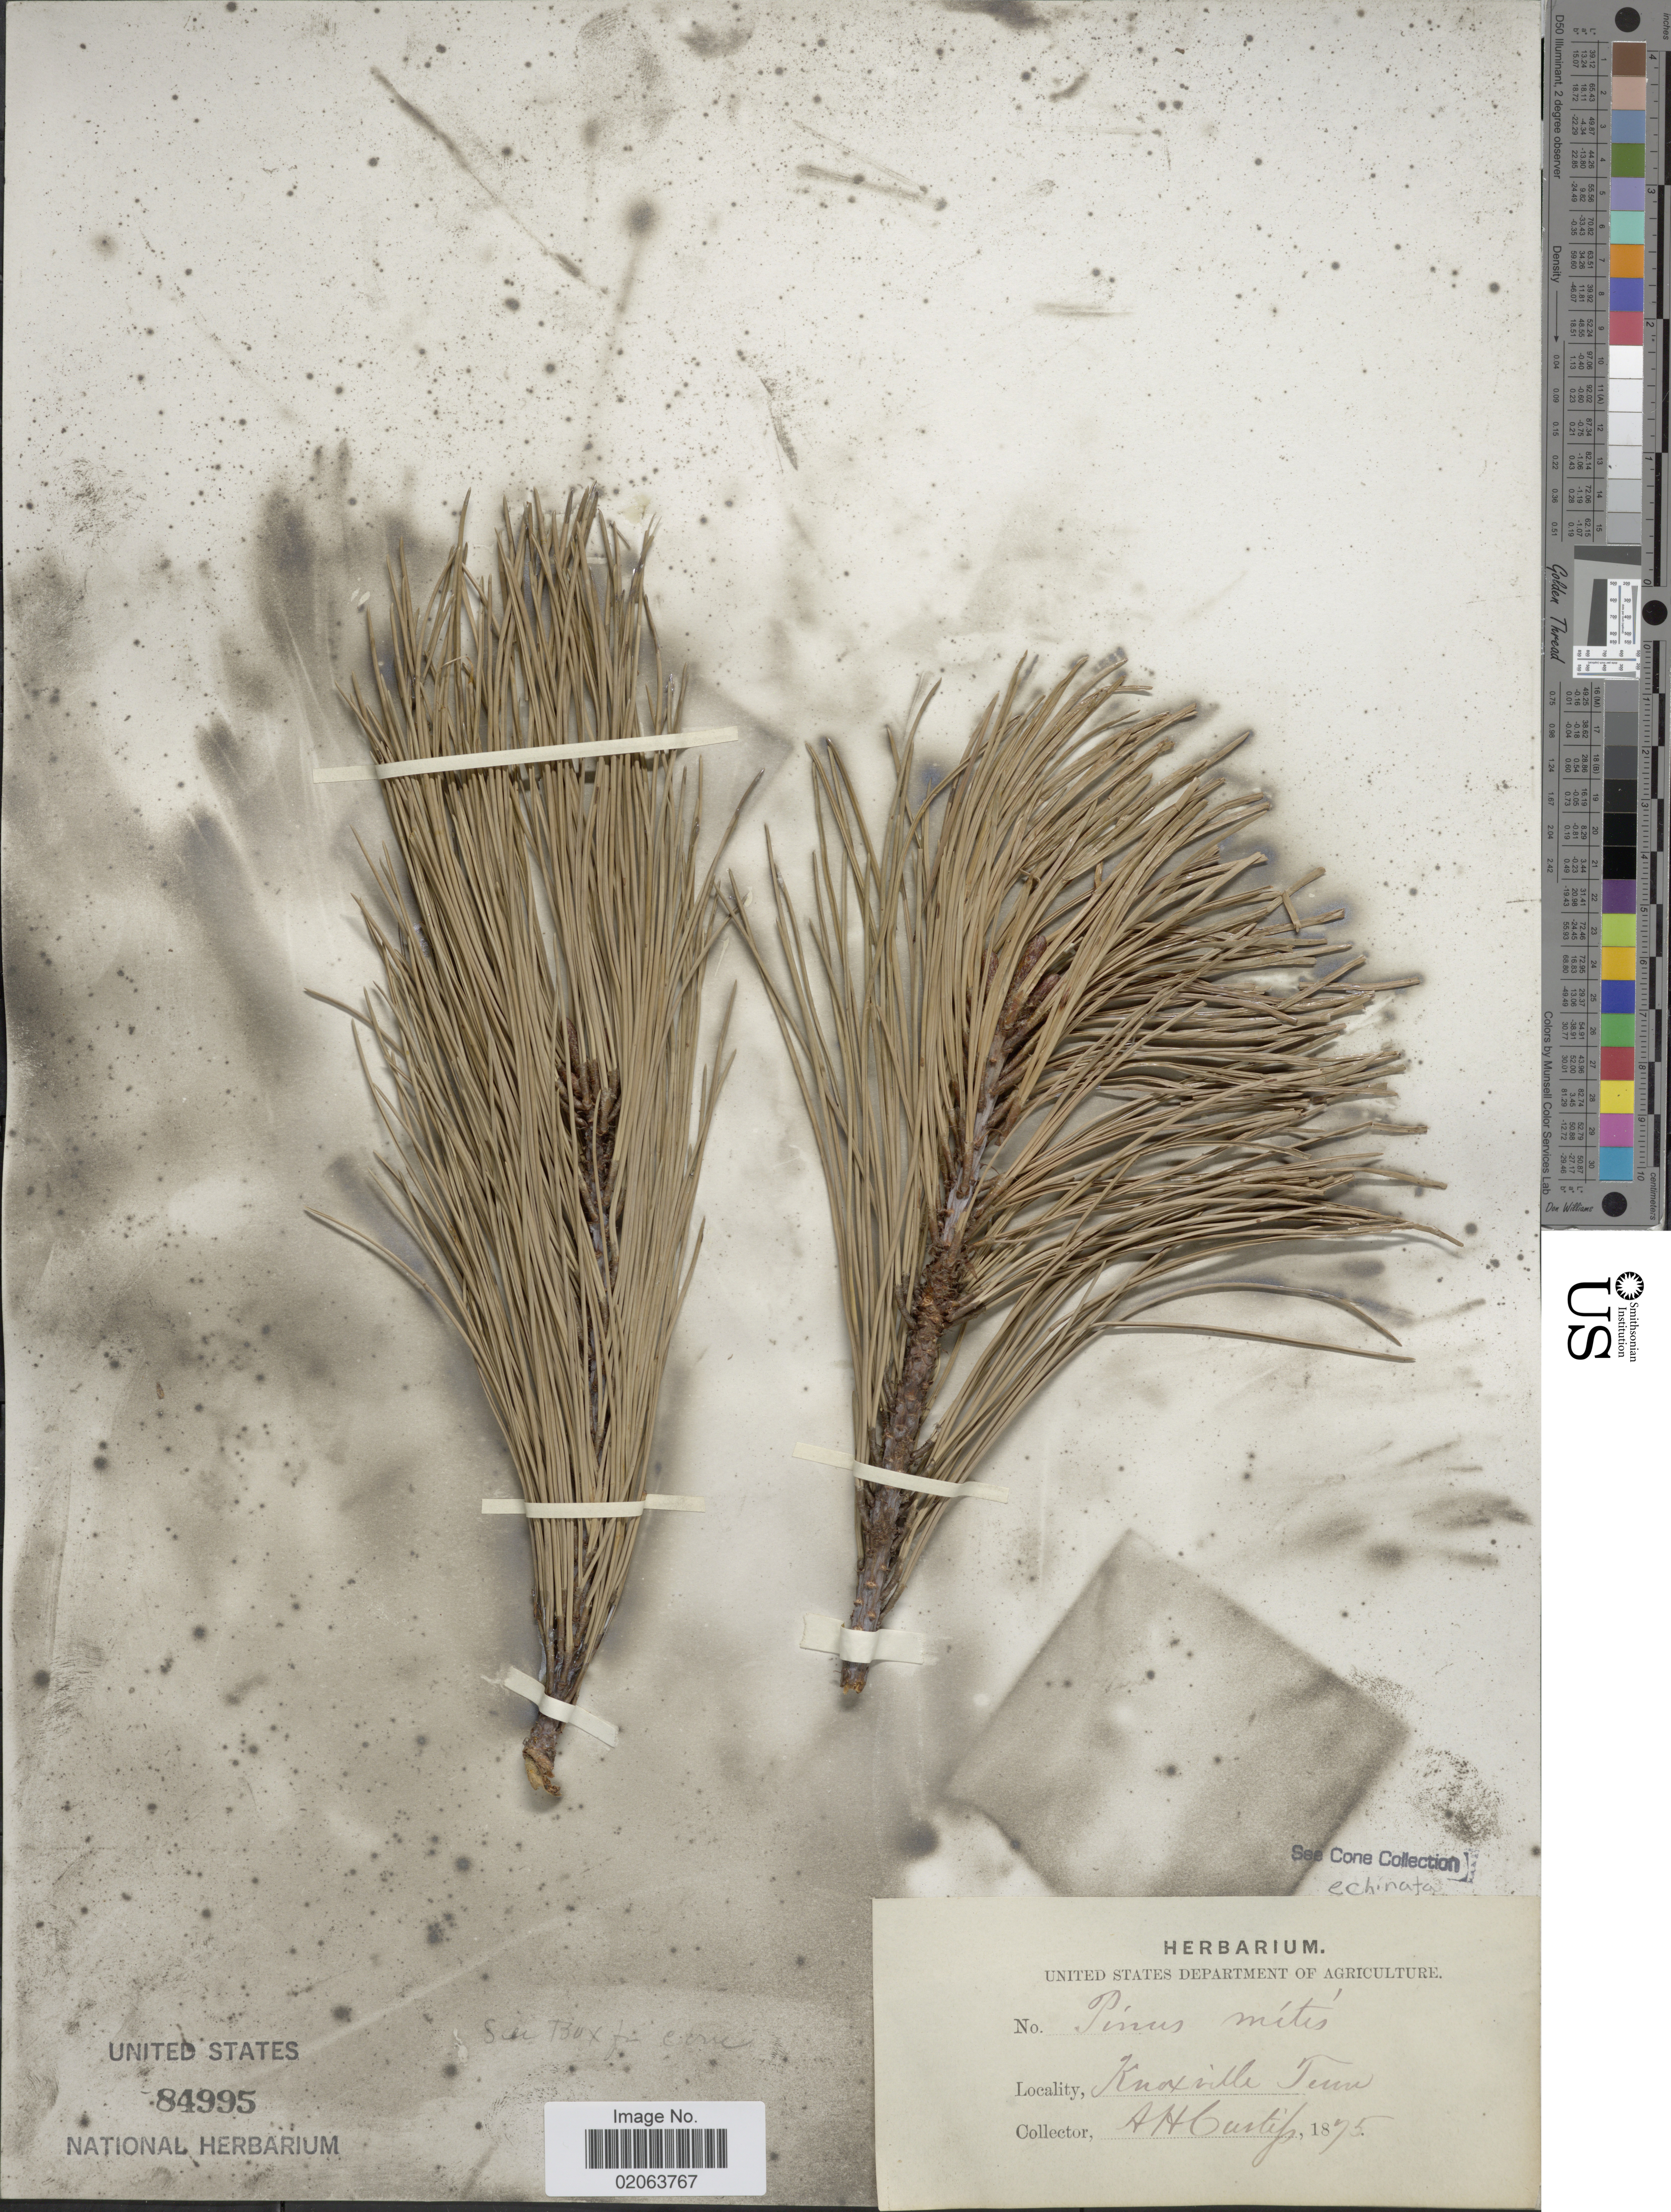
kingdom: Plantae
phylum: Tracheophyta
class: Pinopsida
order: Pinales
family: Pinaceae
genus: Pinus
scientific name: Pinus echinata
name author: Mill.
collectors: A. Curtip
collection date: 1875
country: United States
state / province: Tennessee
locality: Knoxville Tenn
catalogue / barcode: US 84995